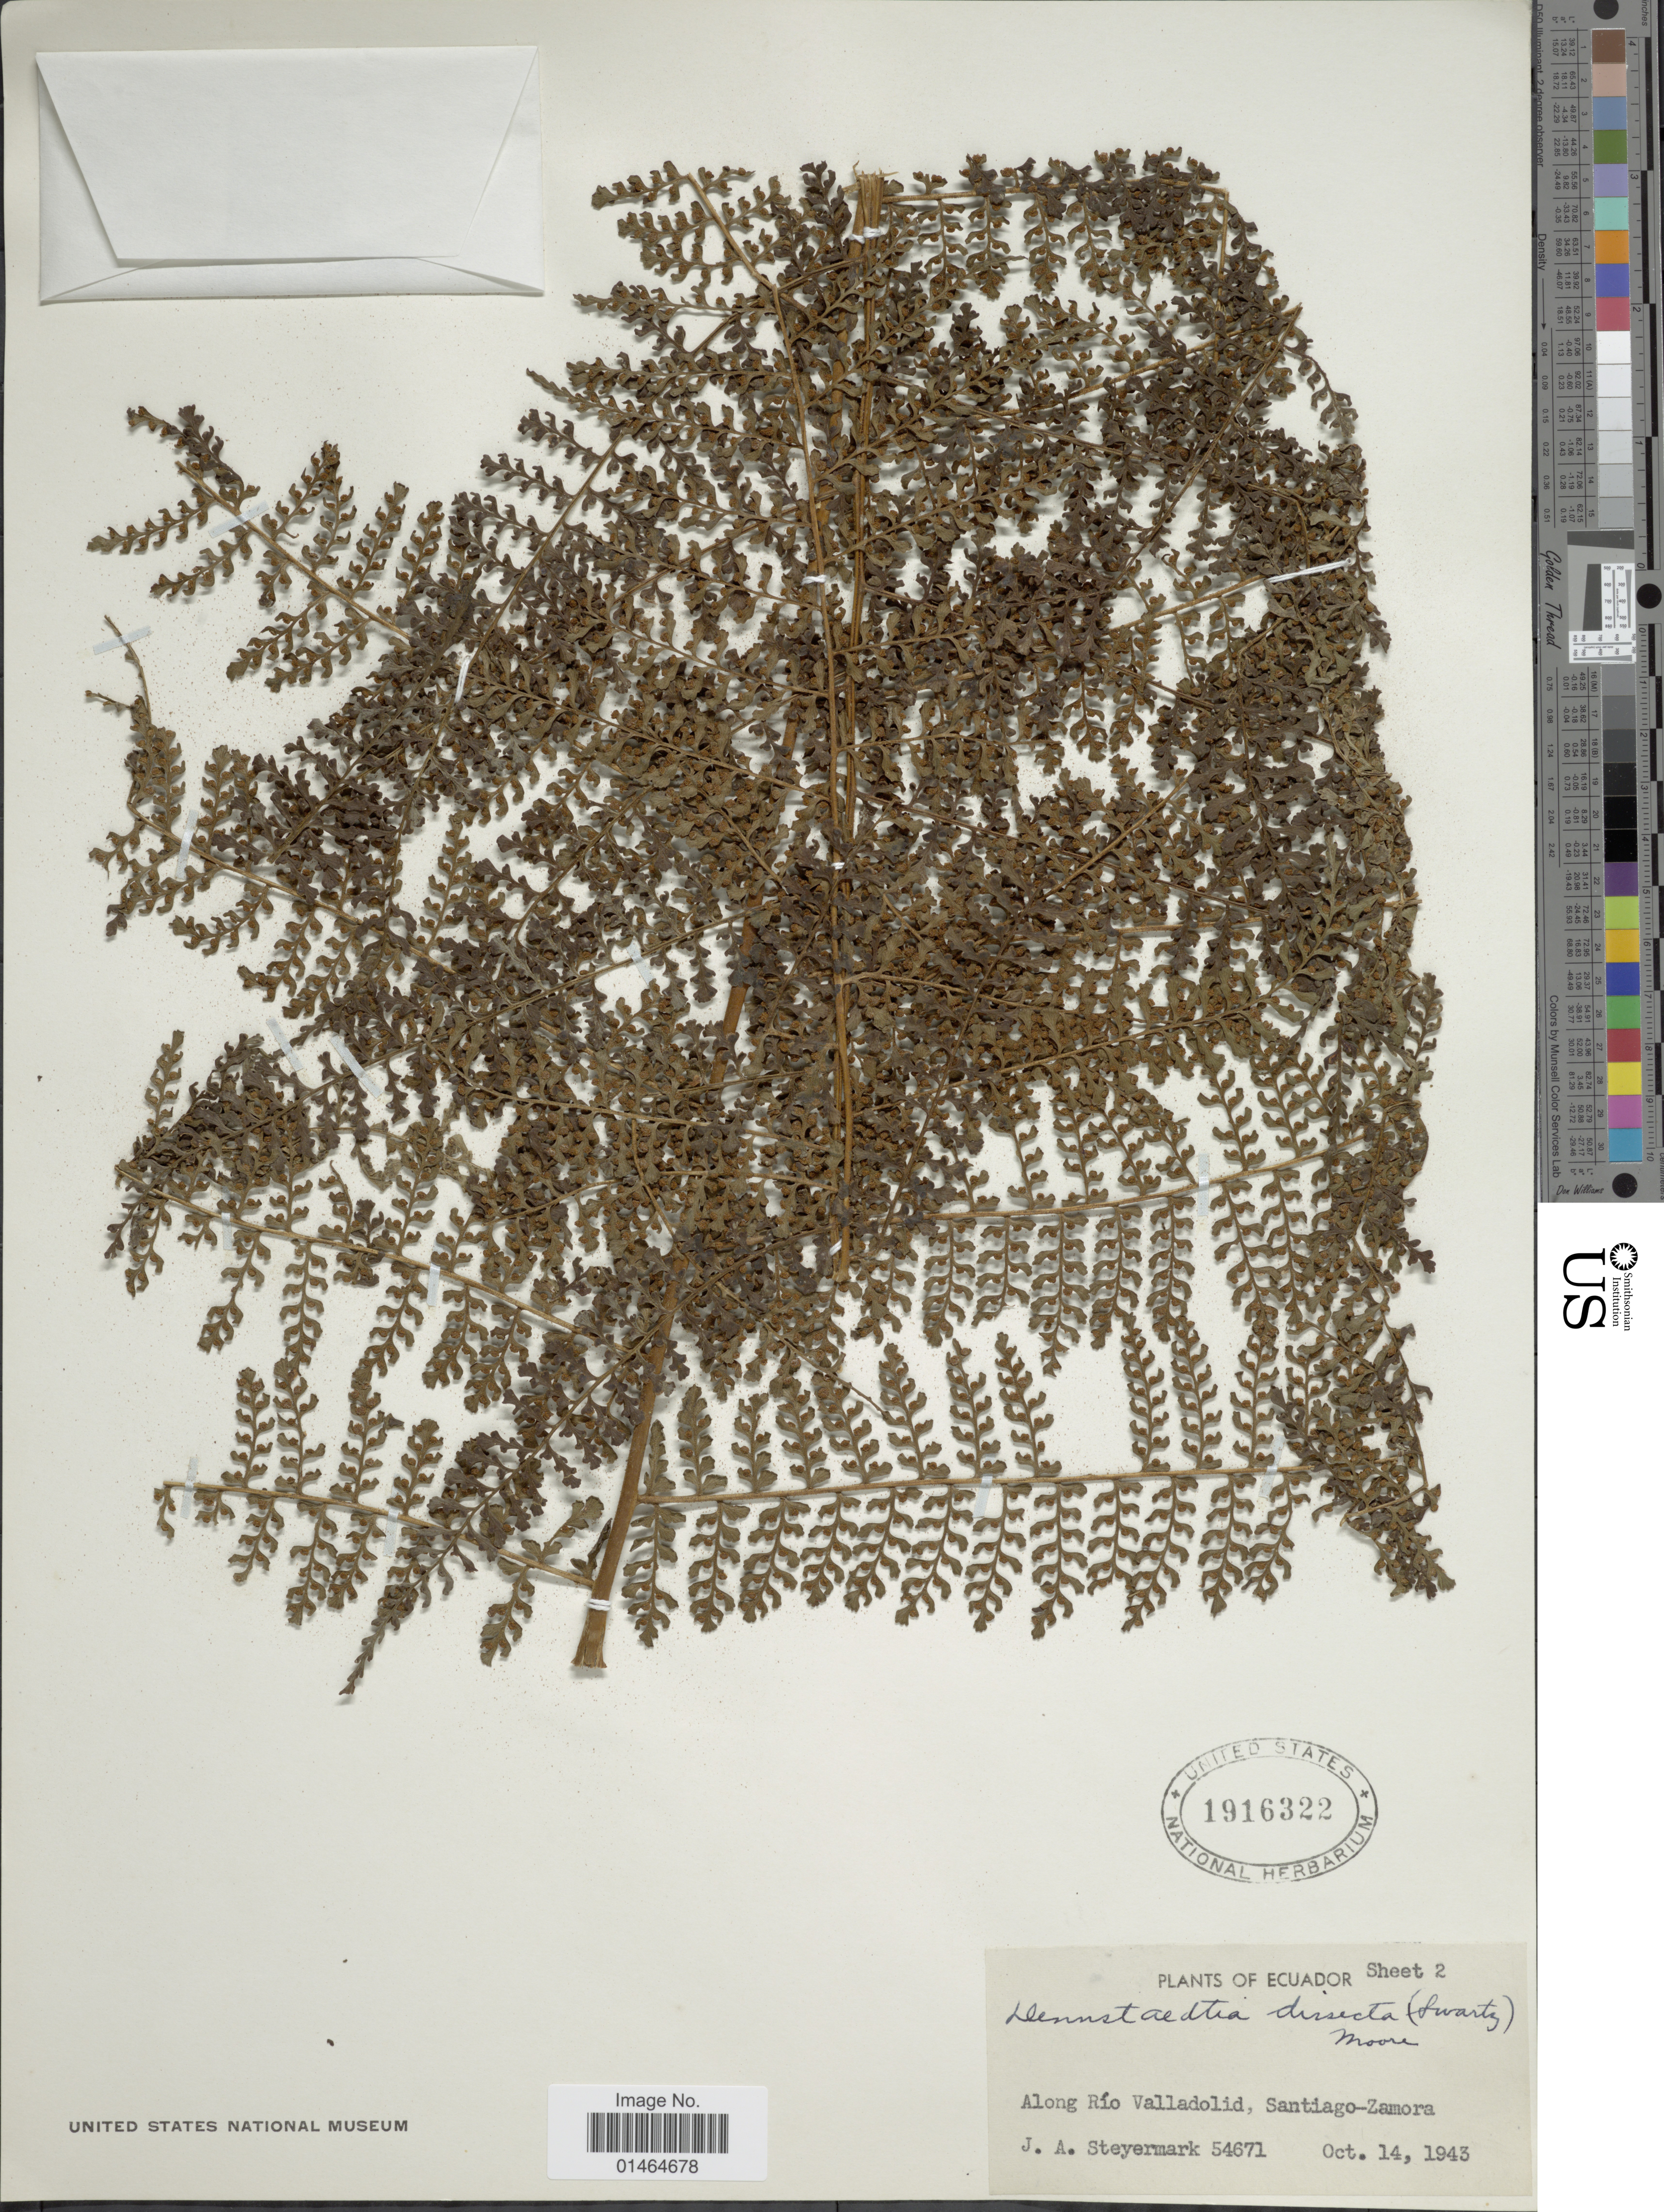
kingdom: Plantae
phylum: Tracheophyta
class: Polypodiopsida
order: Polypodiales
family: Dennstaedtiaceae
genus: Dennstaedtia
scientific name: Dennstaedtia dissecta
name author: (Sw.) T. Moore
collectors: J. Steyermark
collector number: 54671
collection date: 1943-10-14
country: Ecuador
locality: Along Río Valladolid, Santiago-Zamora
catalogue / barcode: US 1916322